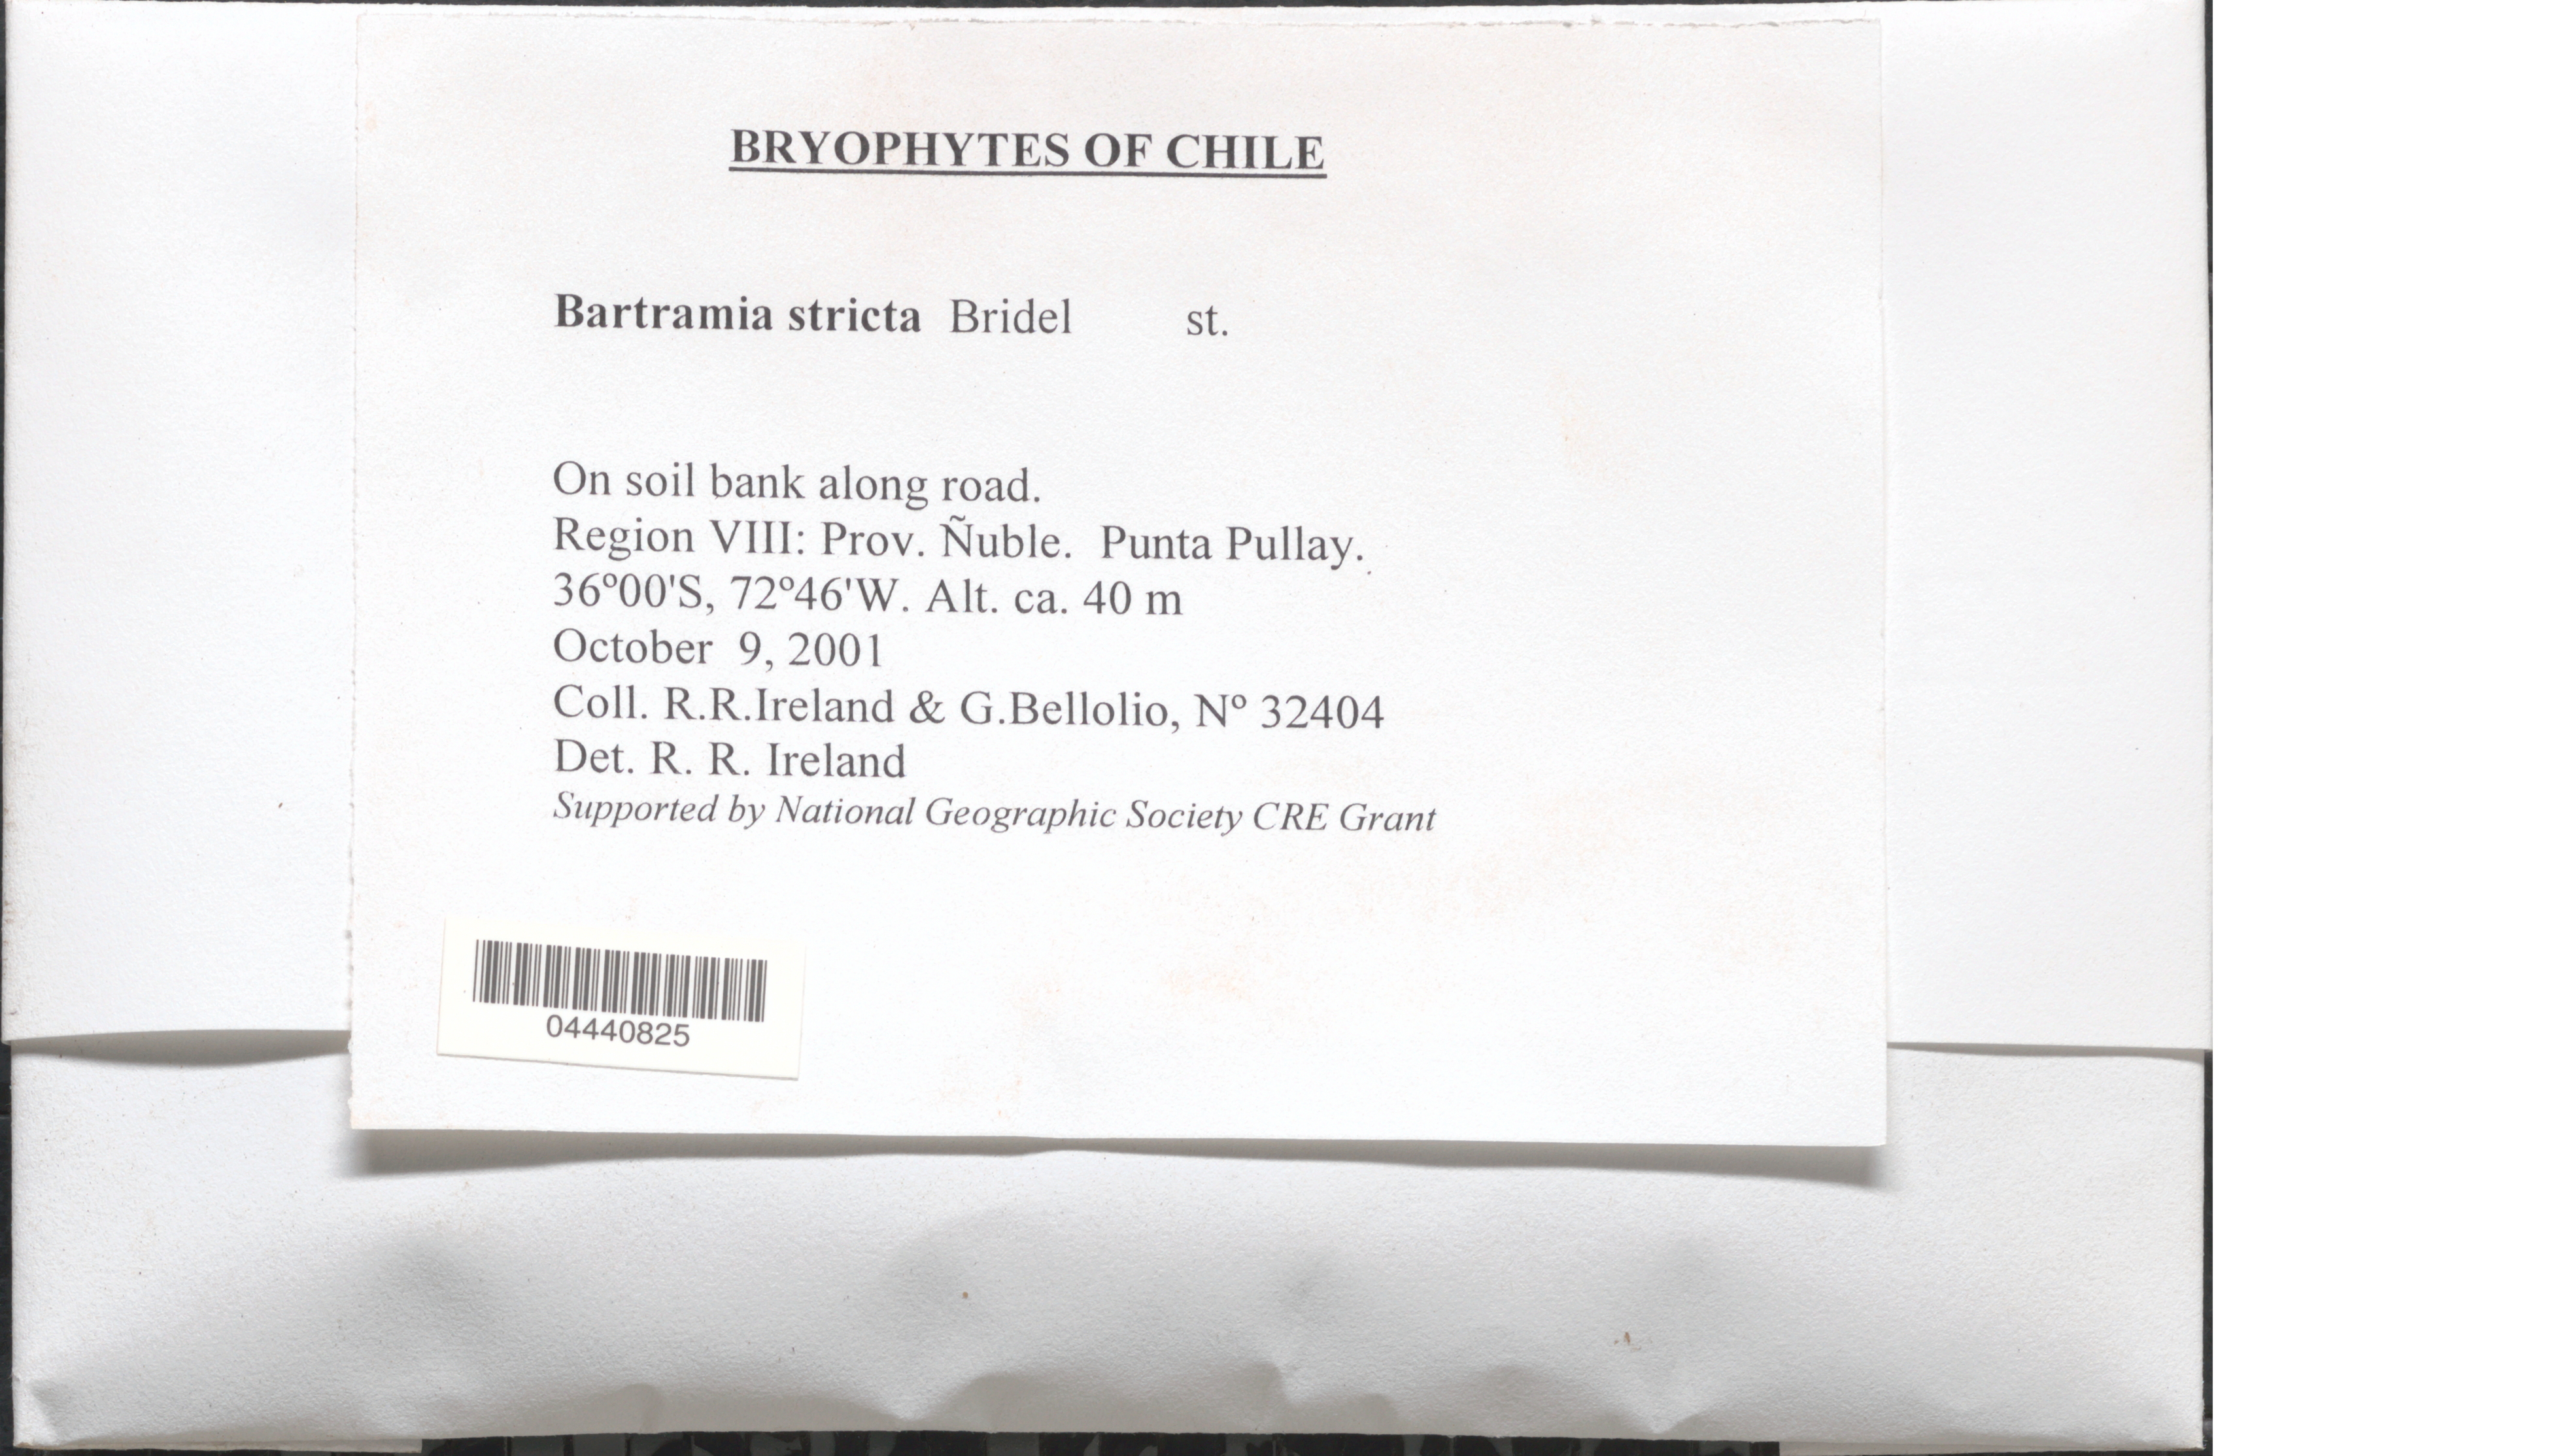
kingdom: Plantae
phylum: Bryophyta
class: Bryopsida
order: Bartramiales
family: Bartramiaceae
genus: Bartramia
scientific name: Bartramia stricta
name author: Brid.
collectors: R. Ireland & G. Bellolio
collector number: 32404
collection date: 2001-10-09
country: Chile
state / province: Bio-Bío (VIII)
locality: On soil bank along road. Region VIII: Prov. Ñuble. Punta Pullay.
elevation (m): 40